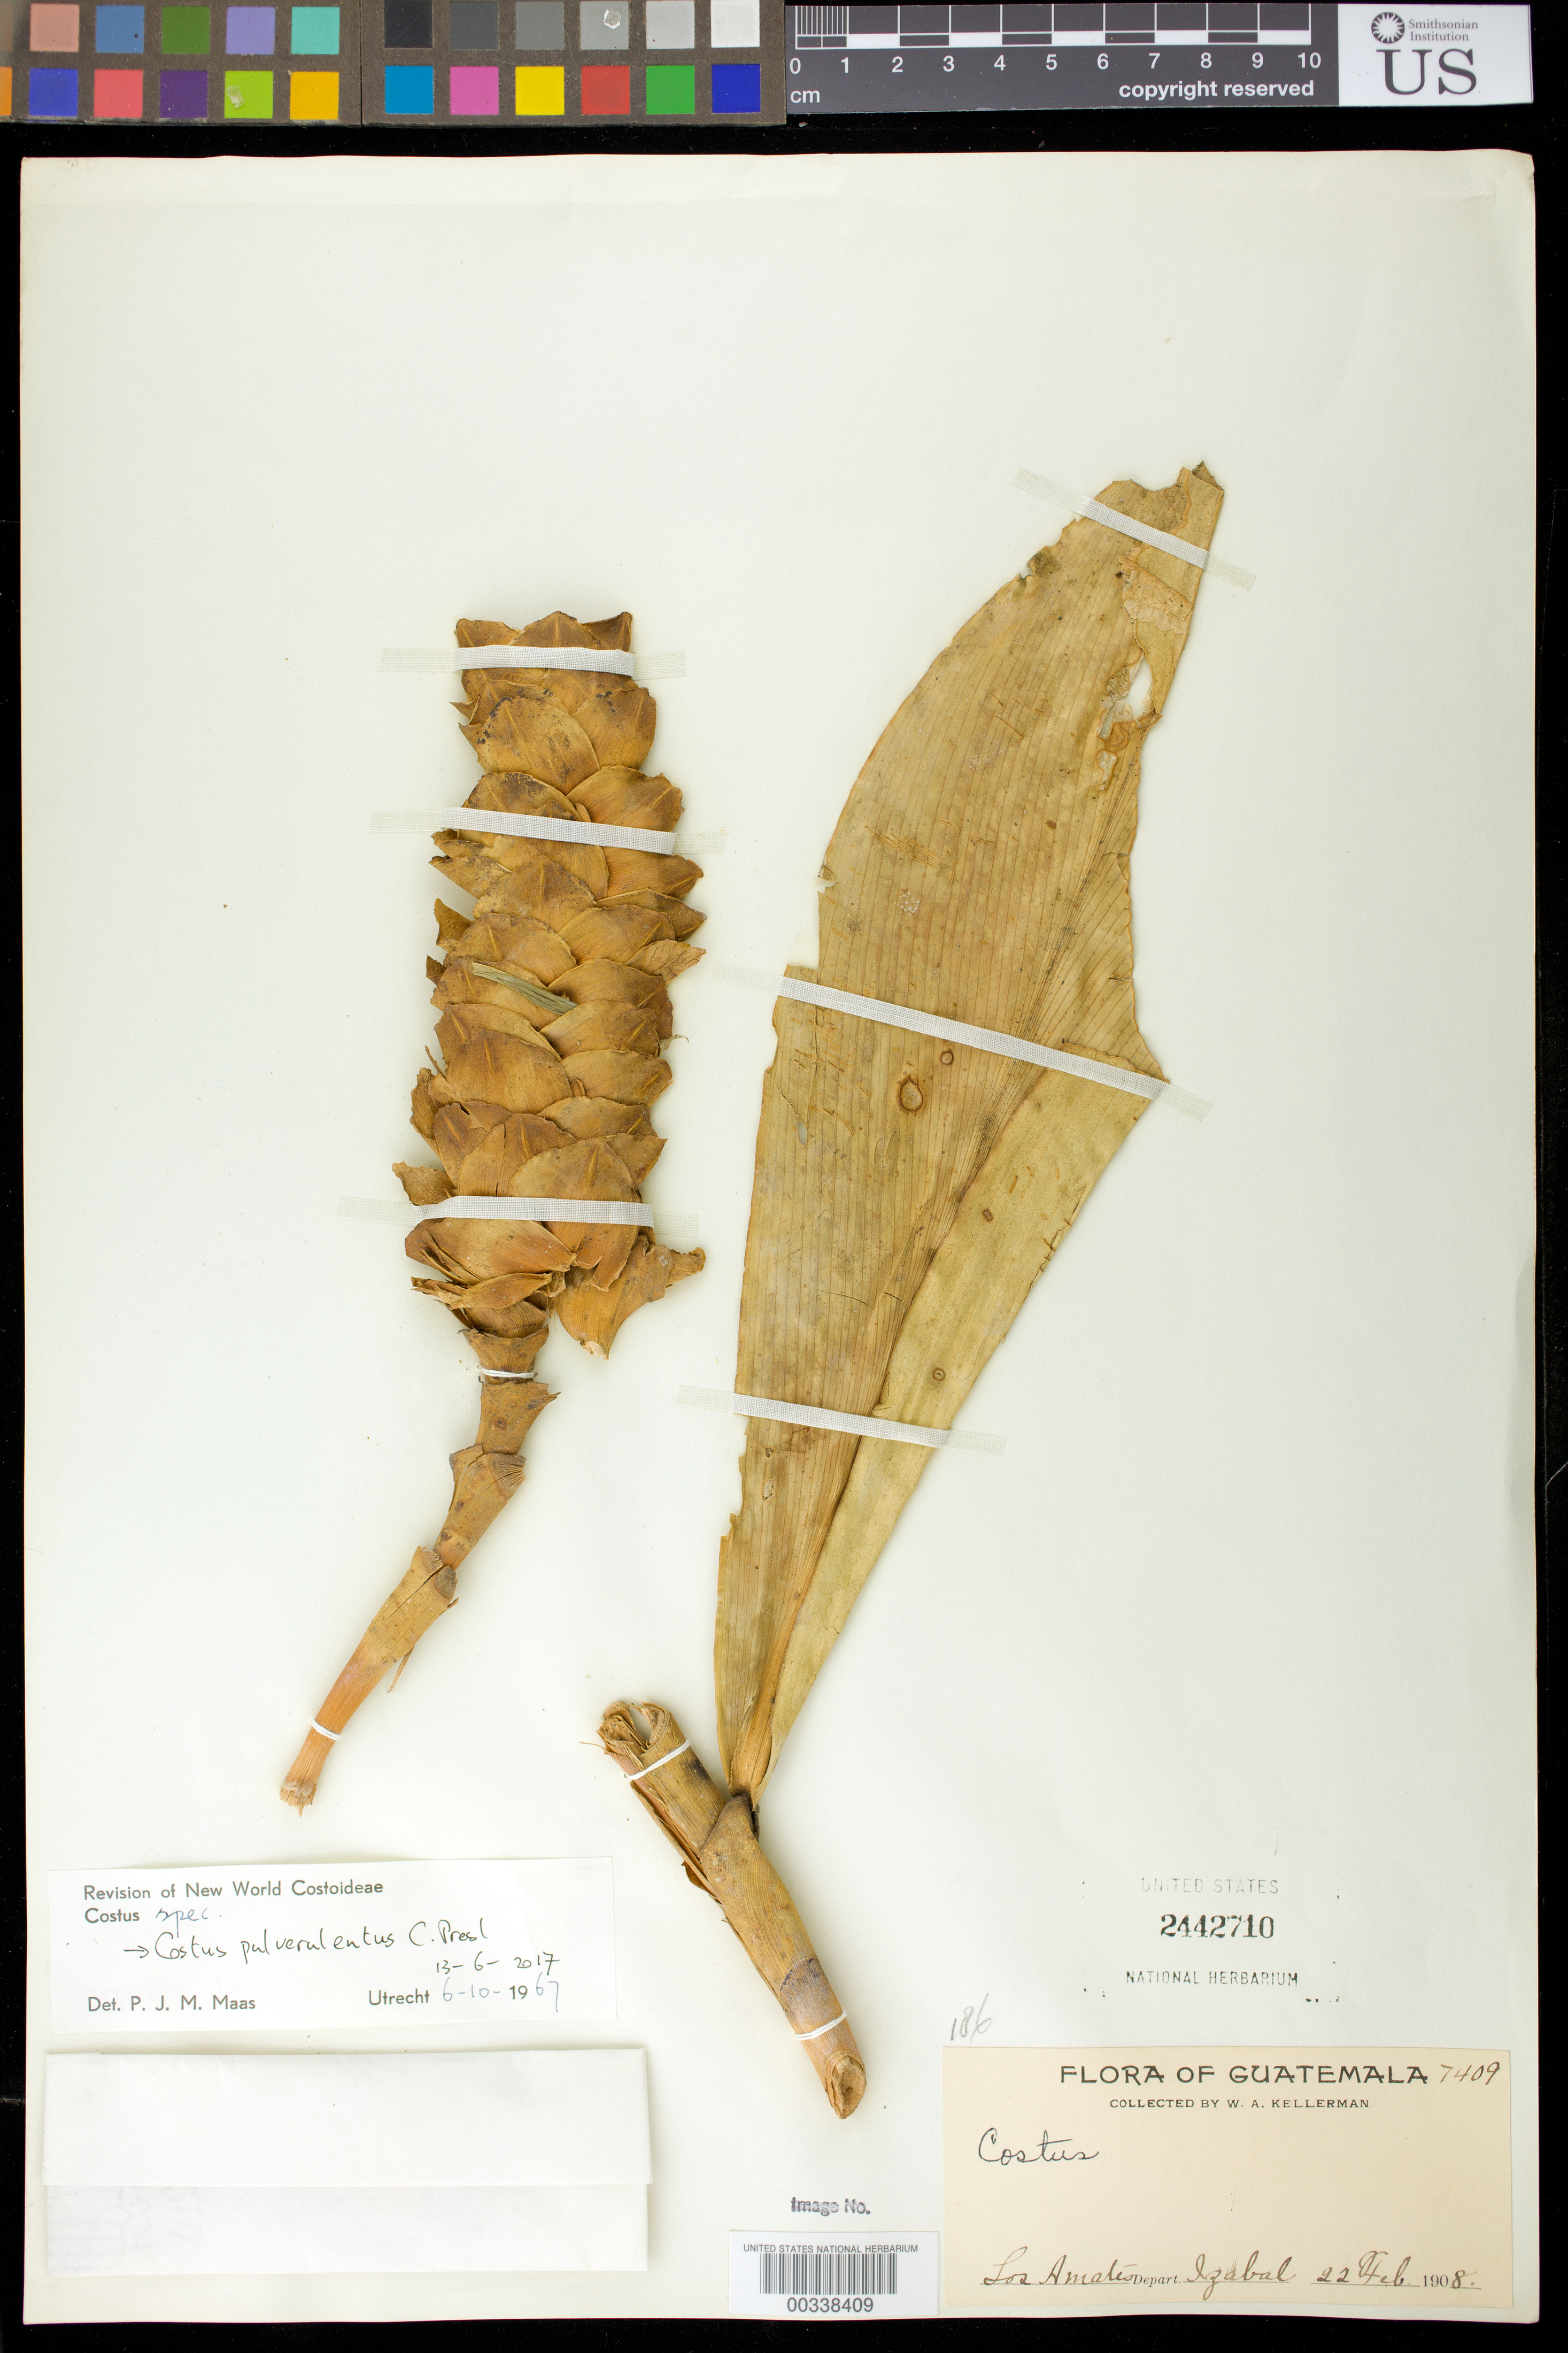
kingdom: Plantae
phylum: Tracheophyta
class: Liliopsida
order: Zingiberales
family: Costaceae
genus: Costus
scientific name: Costus pulverulentus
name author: C. Presl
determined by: Maas, P. J. M., Curator of the herbarium (U), Nationaal Herbarium Nederland (NETHERLANDS)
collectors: W. A. Kellerman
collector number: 7409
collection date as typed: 22 Feb 1908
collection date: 1908-02-22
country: Guatemala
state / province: Izabal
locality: Los Amates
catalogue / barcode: US 2442710